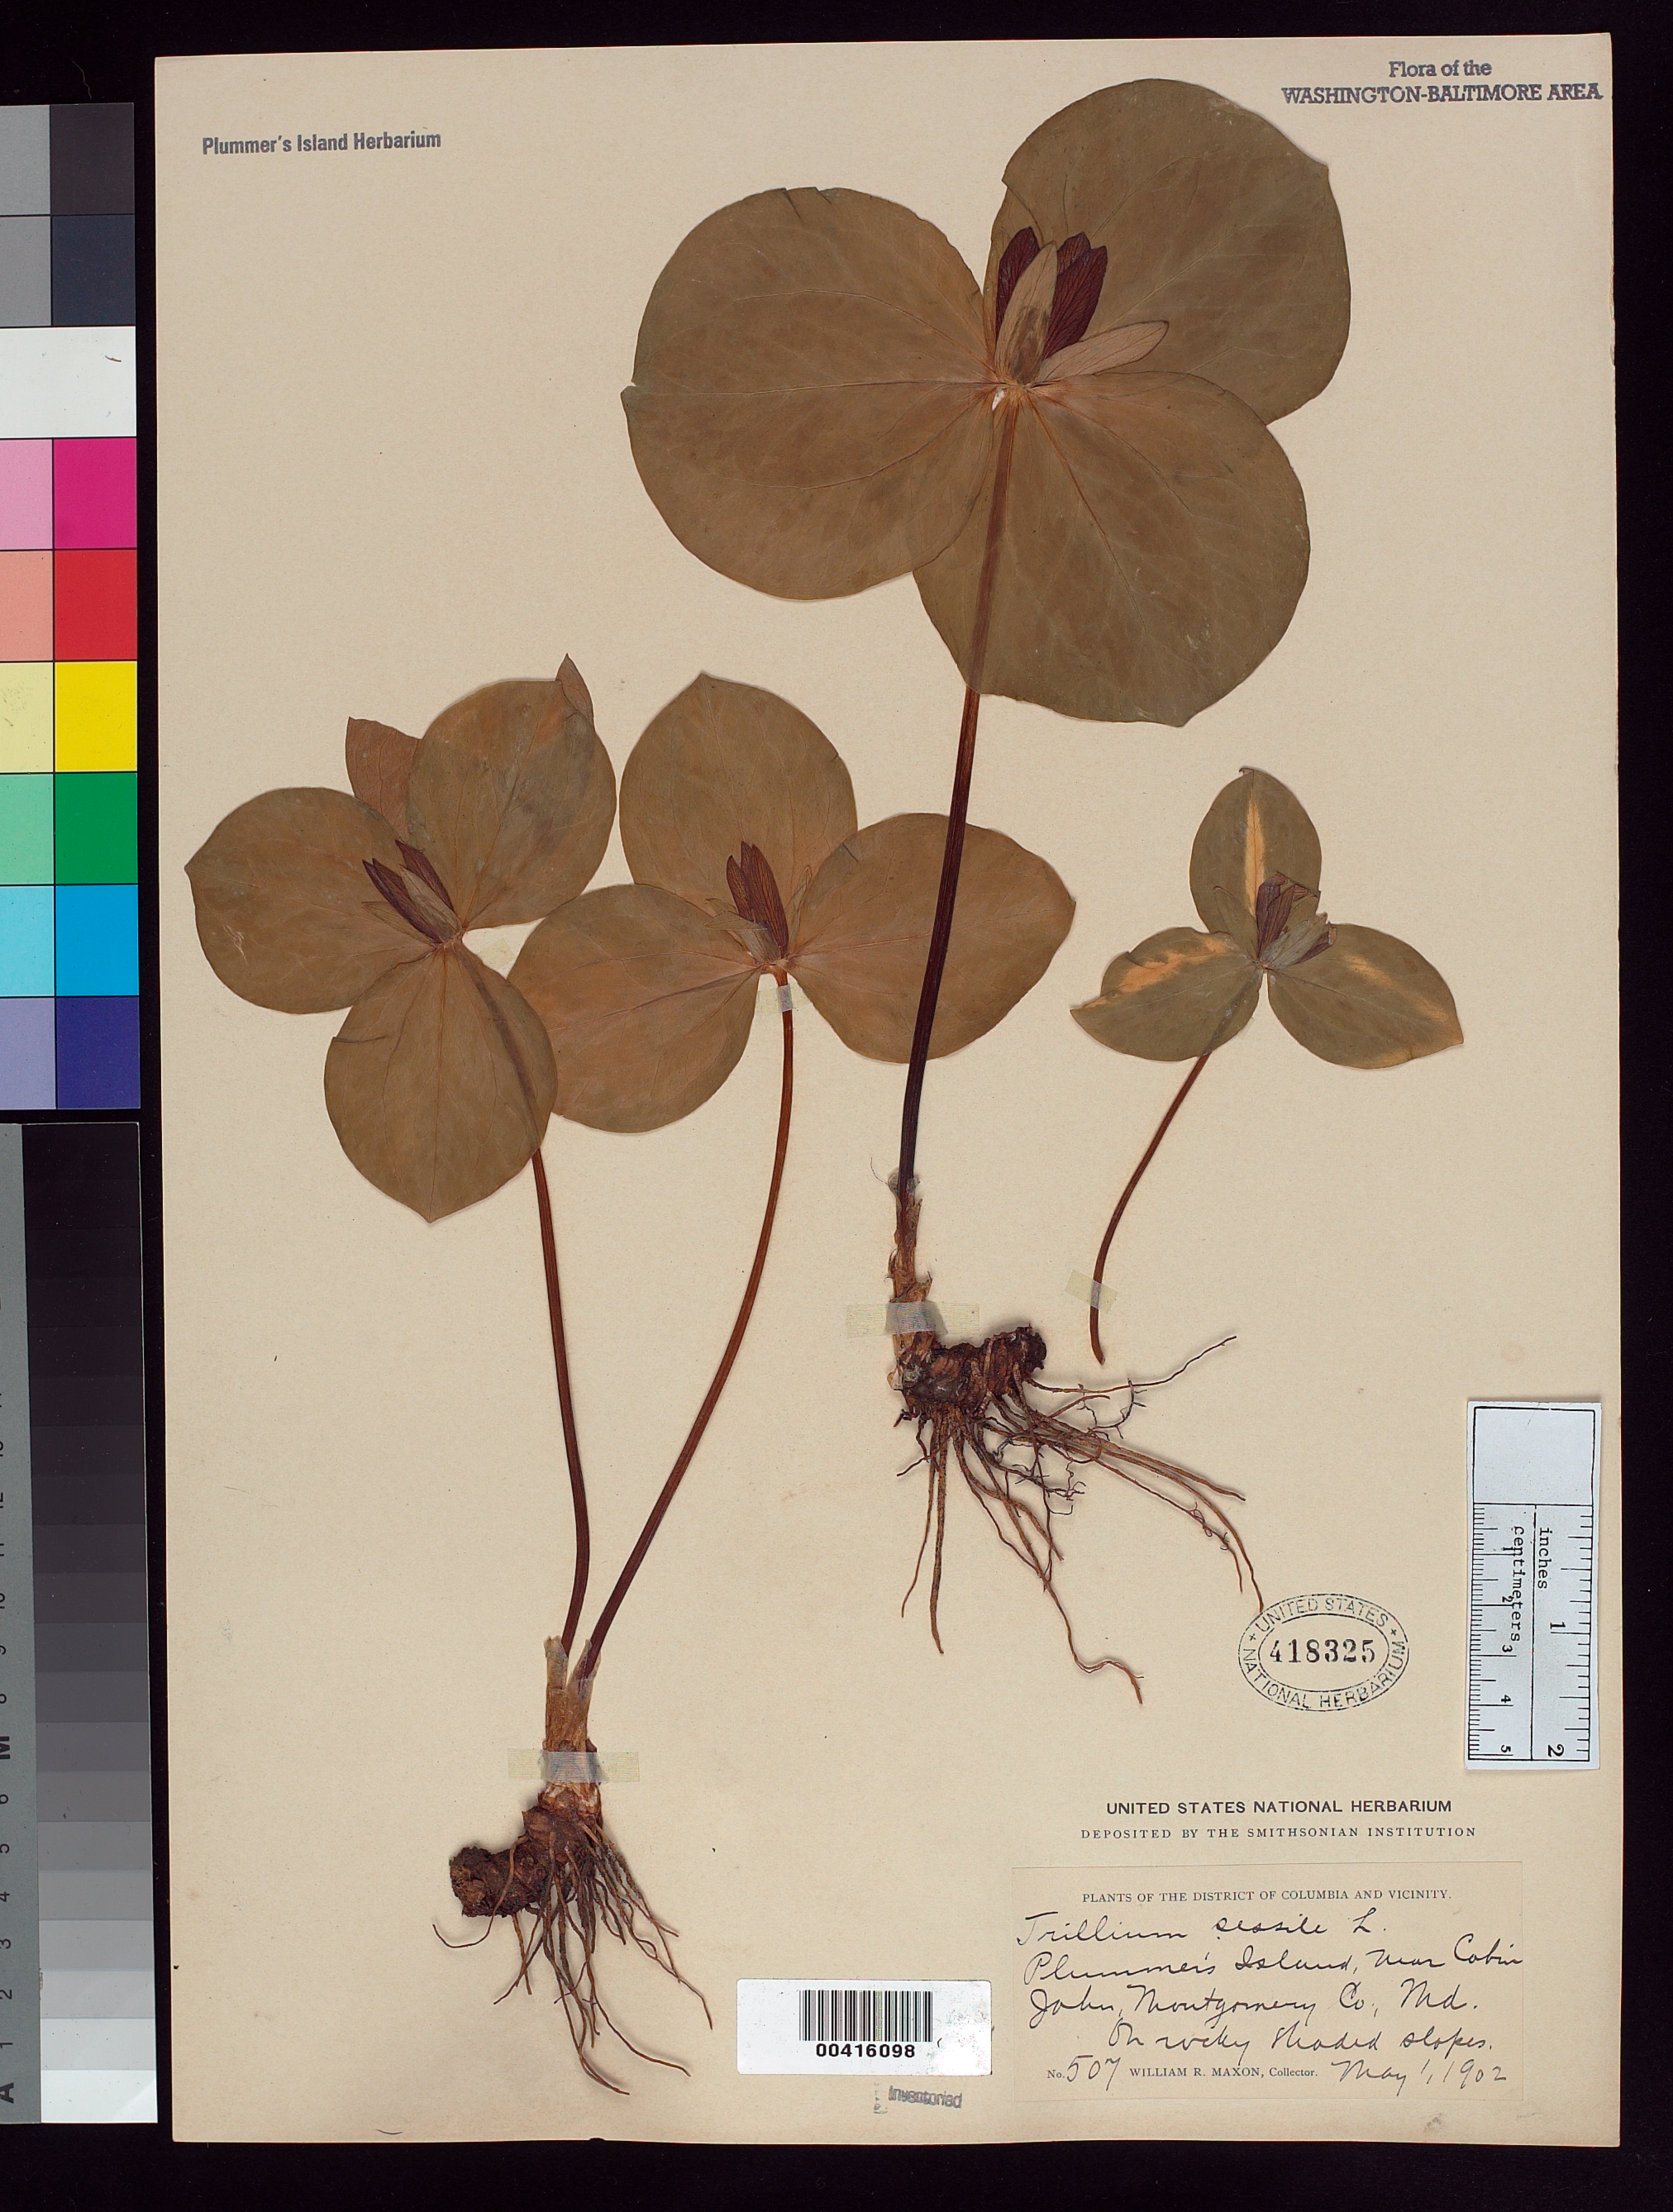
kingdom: Plantae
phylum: Tracheophyta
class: Liliopsida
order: Liliales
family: Melanthiaceae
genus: Trillium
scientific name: Trillium sessile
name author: L.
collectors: W. R. Maxon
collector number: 507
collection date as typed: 01 May 1902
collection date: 1902-05-01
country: United States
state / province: Maryland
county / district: Montgomery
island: Plummers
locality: Plummer's Island C. & O. Canal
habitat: Rocky shaded slopes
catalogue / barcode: US 418325